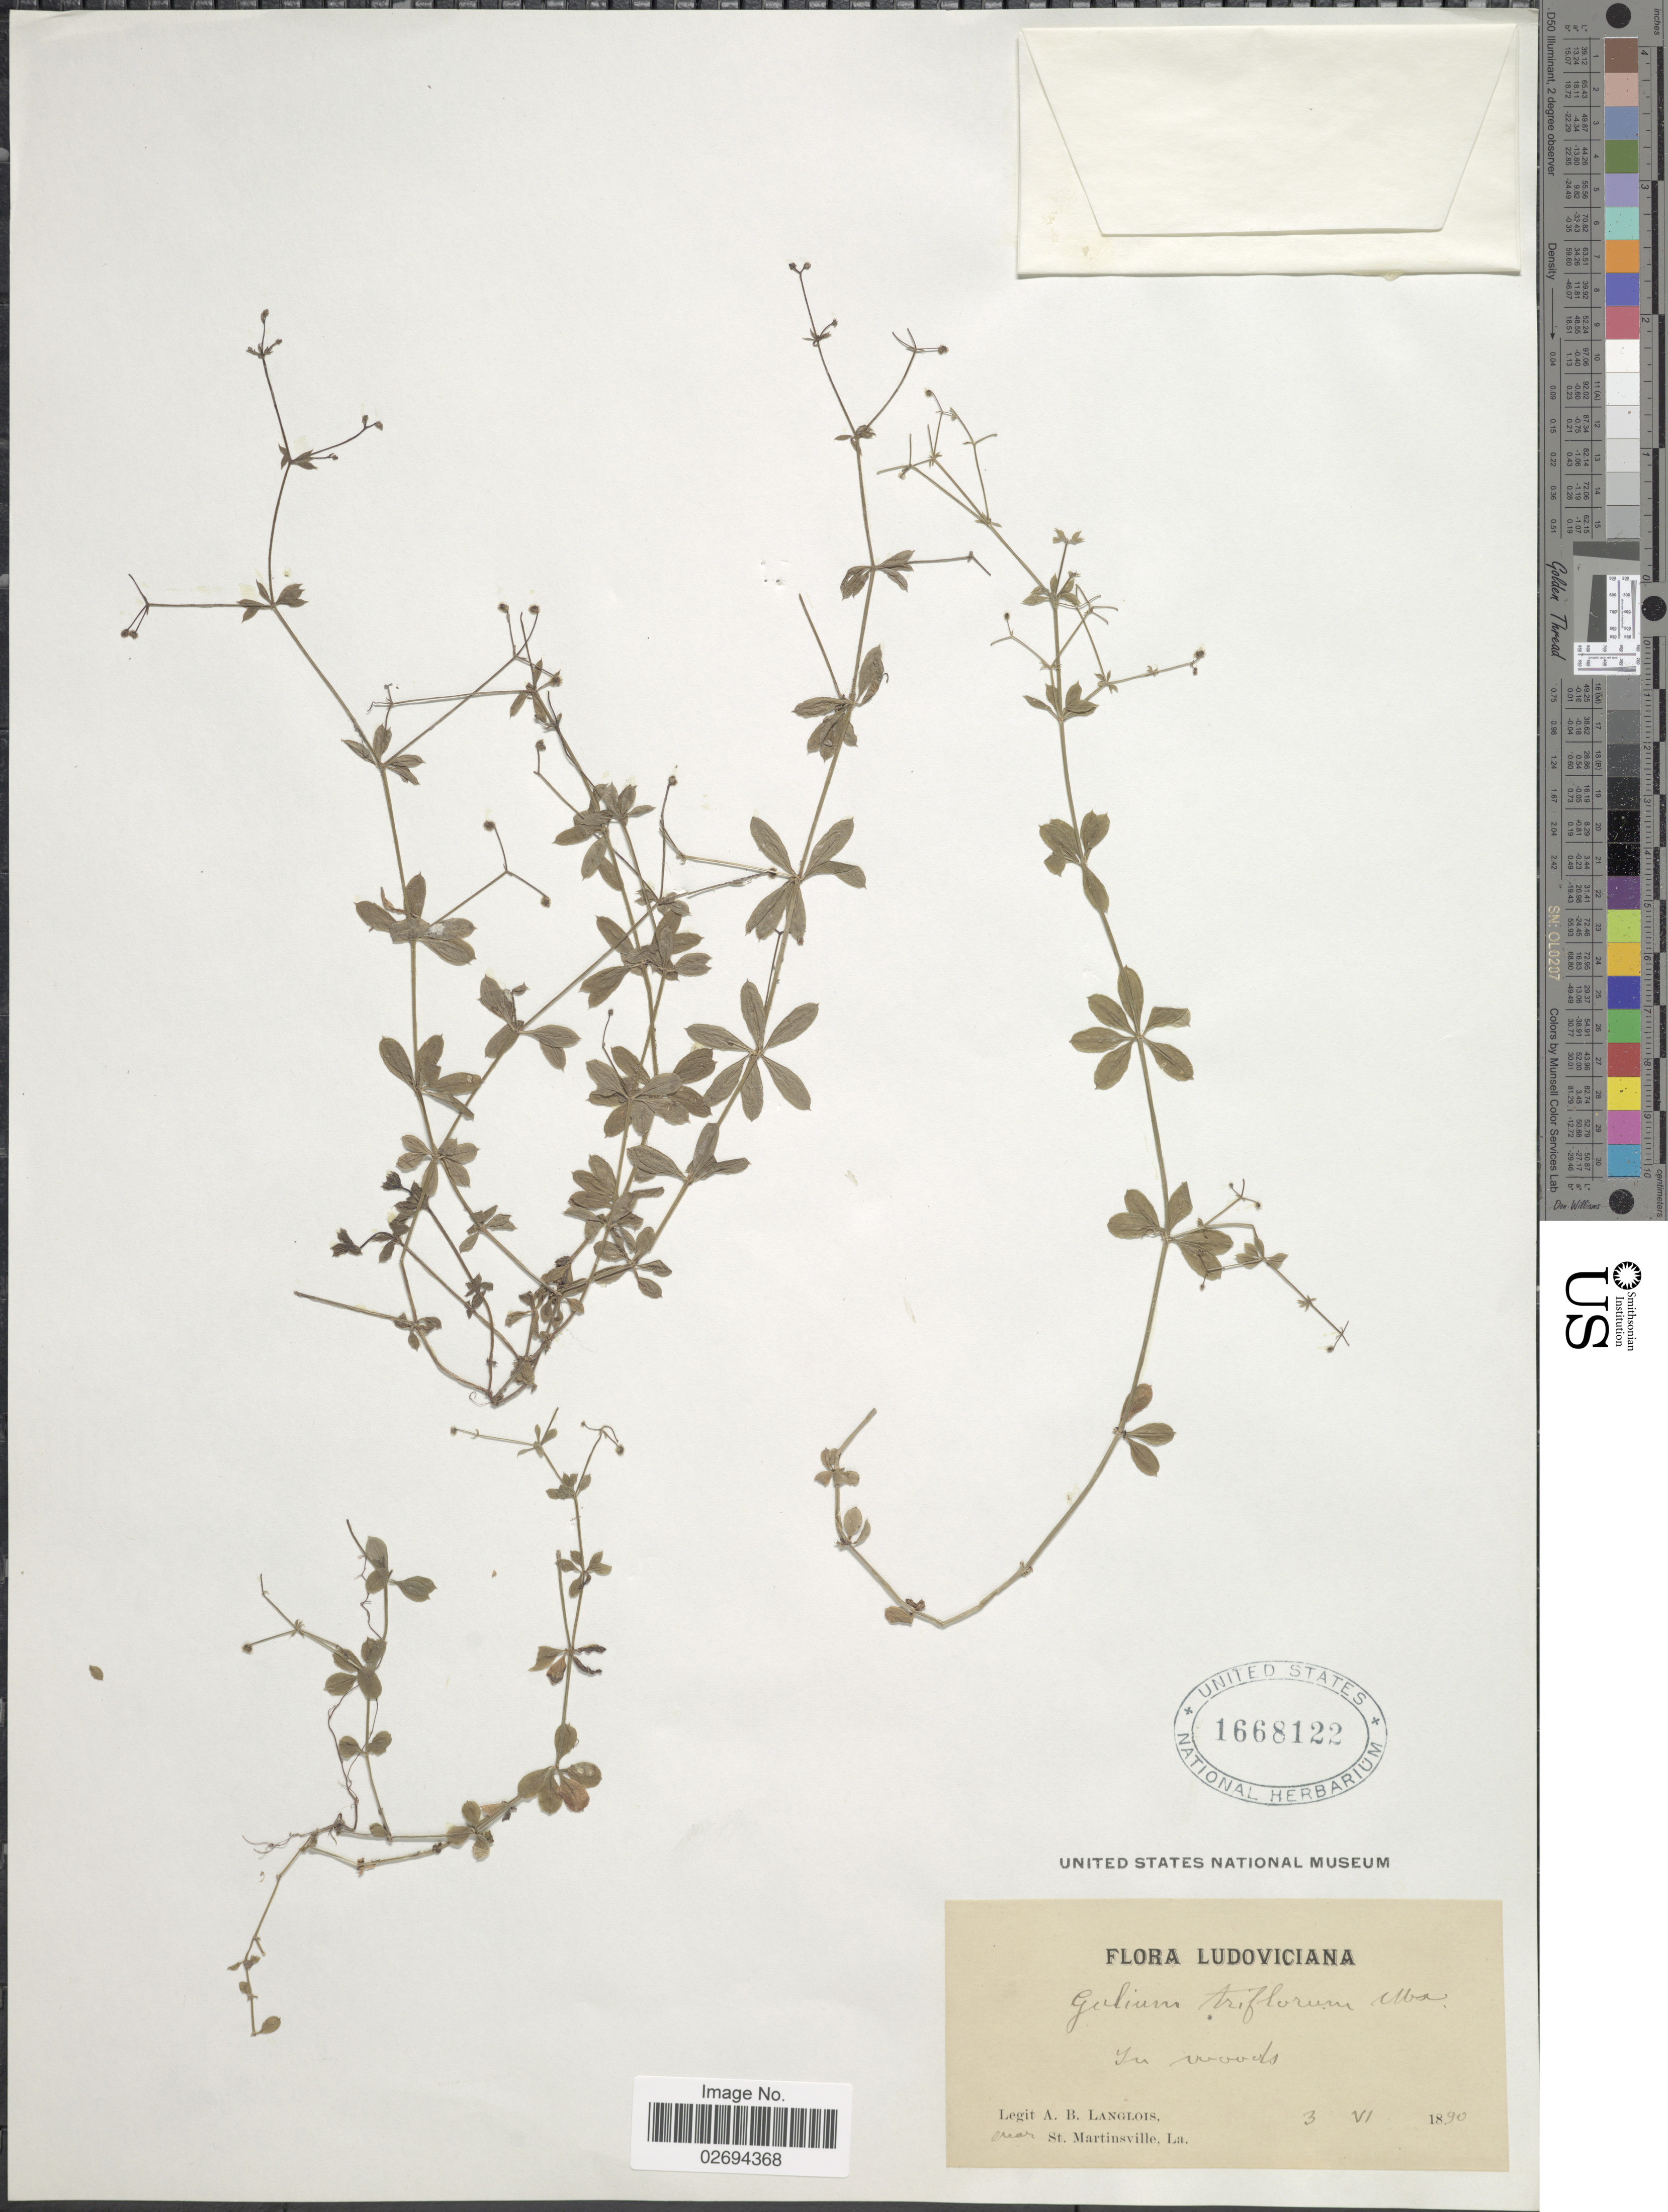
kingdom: Plantae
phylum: Tracheophyta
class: Magnoliopsida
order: Gentianales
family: Rubiaceae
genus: Galium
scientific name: Galium triflorum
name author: Michx.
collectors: A. Langlois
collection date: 1890-06-03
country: United States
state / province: Louisiana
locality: Ludoviciana. Near St. Martinsville.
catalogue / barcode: US 1668122